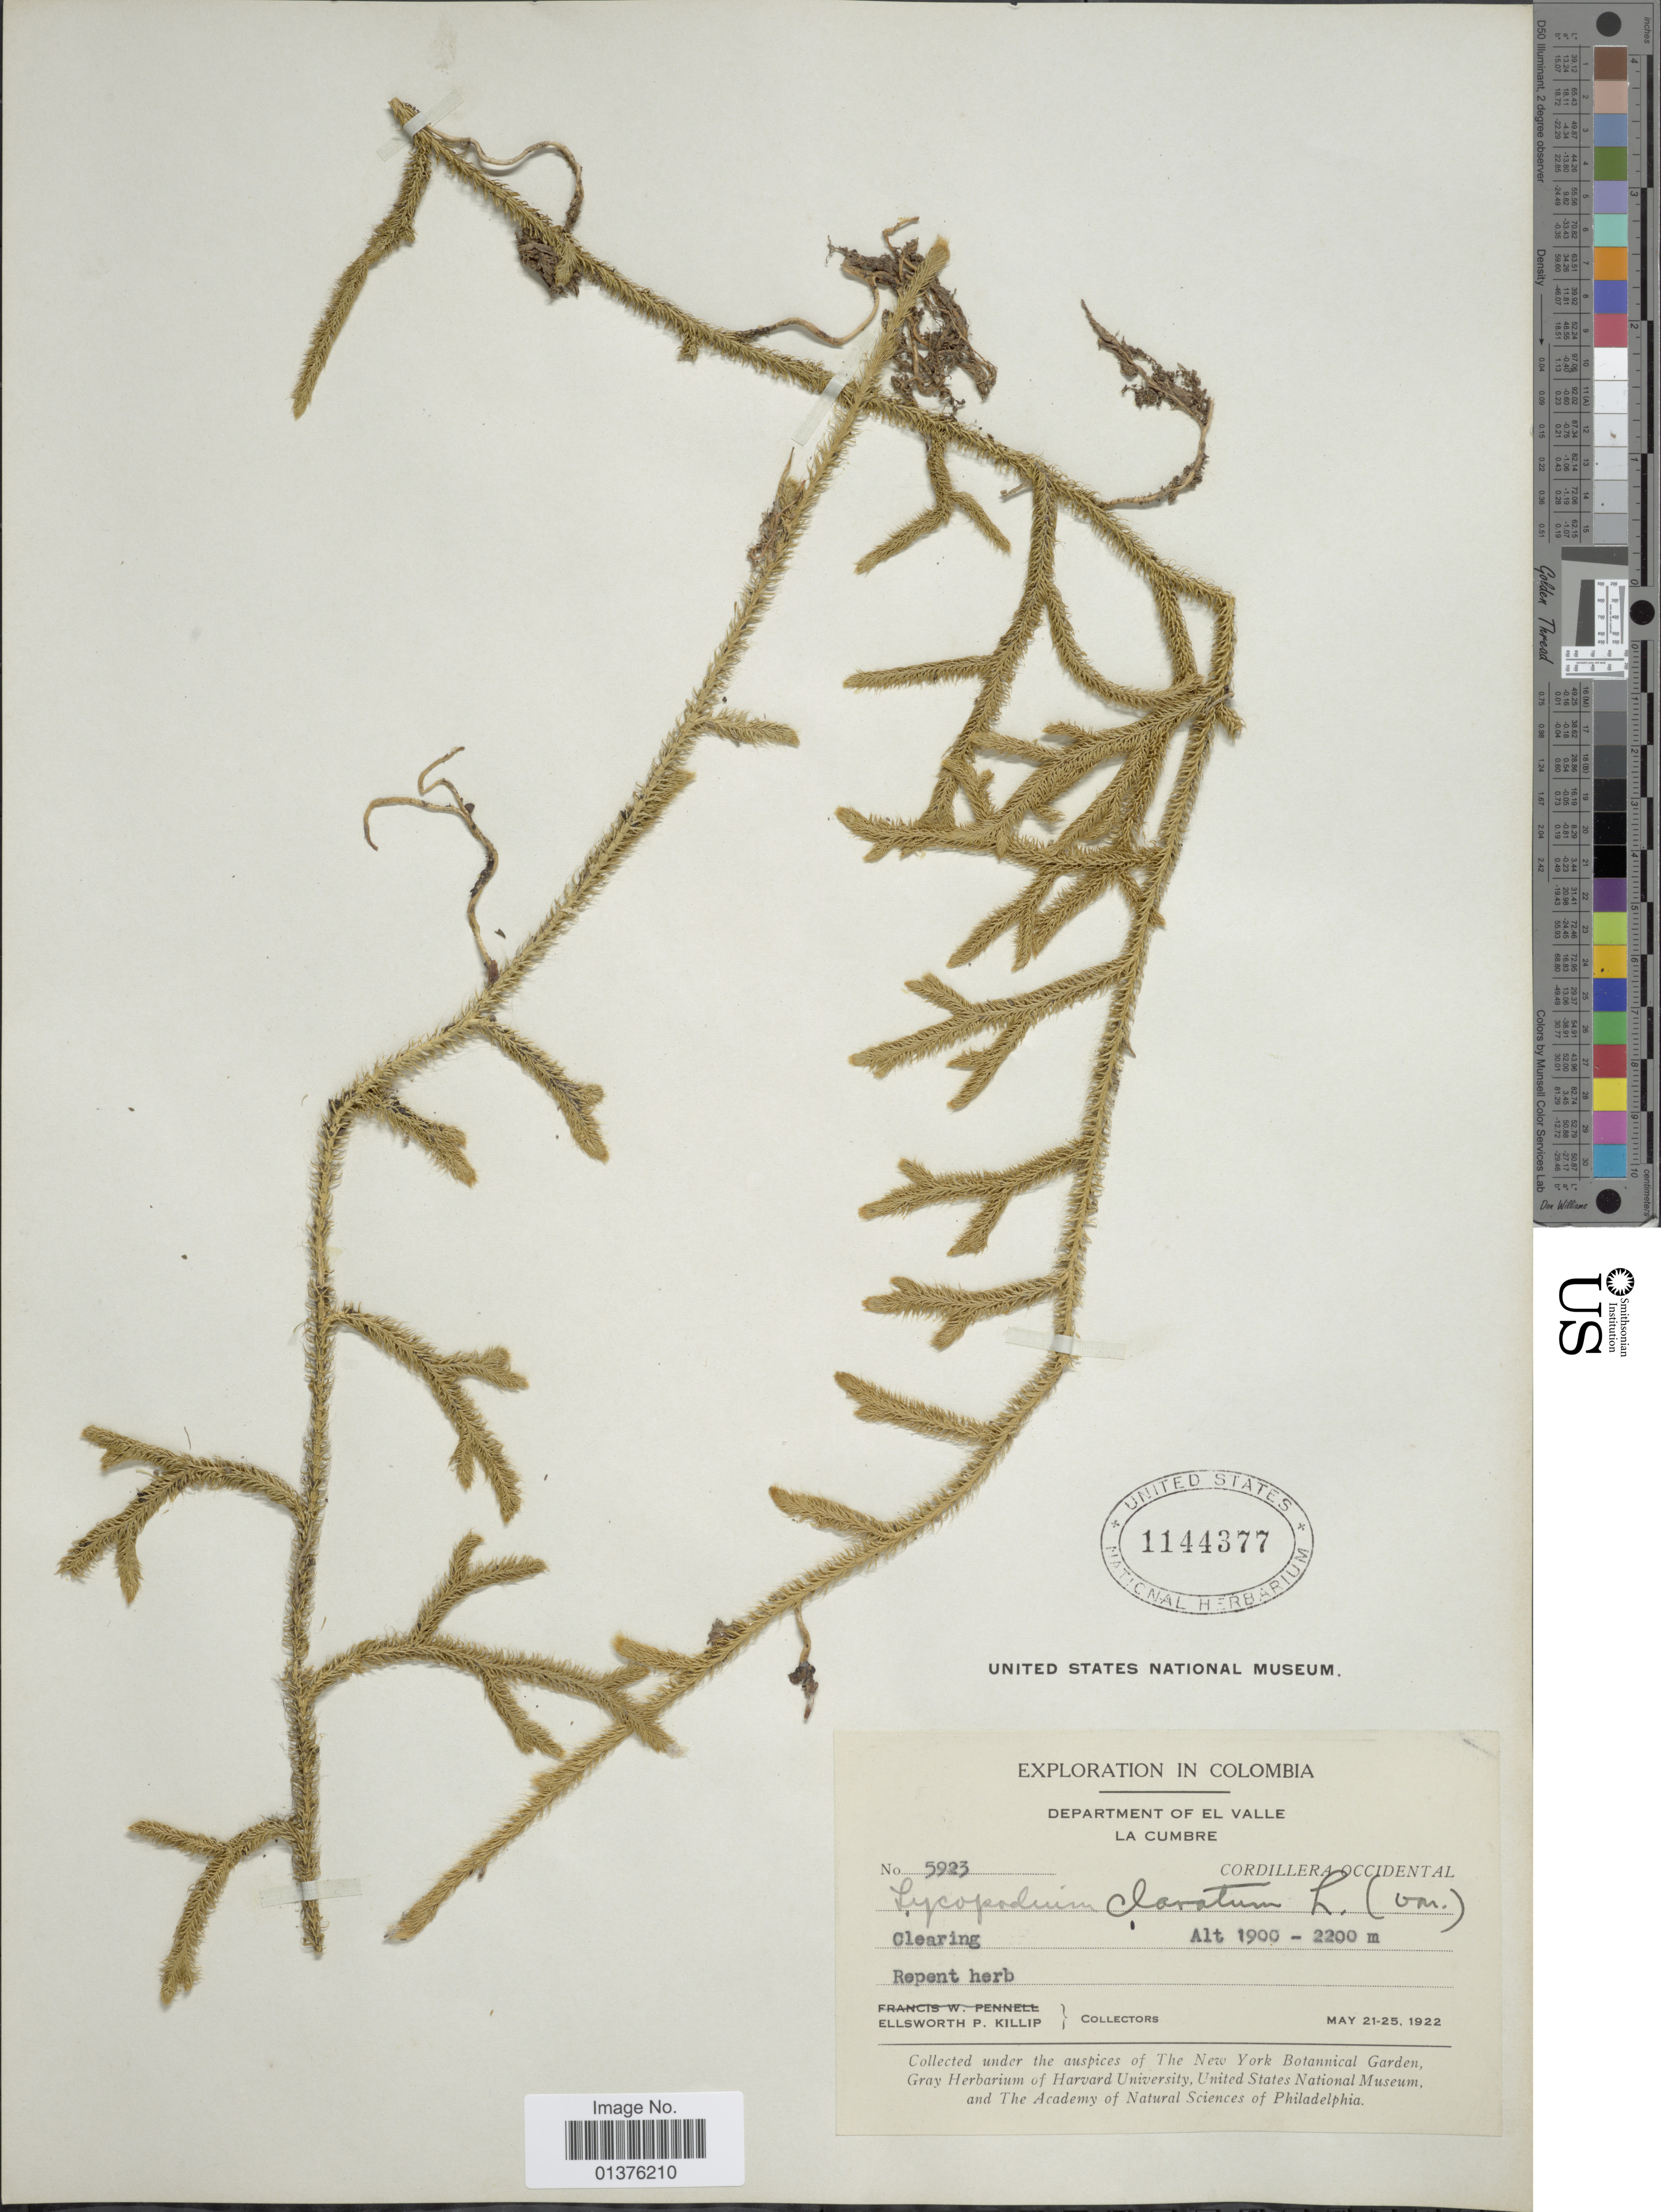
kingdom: Plantae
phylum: Tracheophyta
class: Lycopodiopsida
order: Lycopodiales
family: Lycopodiaceae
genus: Lycopodium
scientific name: Lycopodium clavatum subsp. clavatum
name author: L.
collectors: E. P. Killip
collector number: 5923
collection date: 1922-05-21/1922-05-25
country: Colombia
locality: Department of El Valle, La Cumbre, Cordillera Occidental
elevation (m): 1900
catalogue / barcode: US 1144377